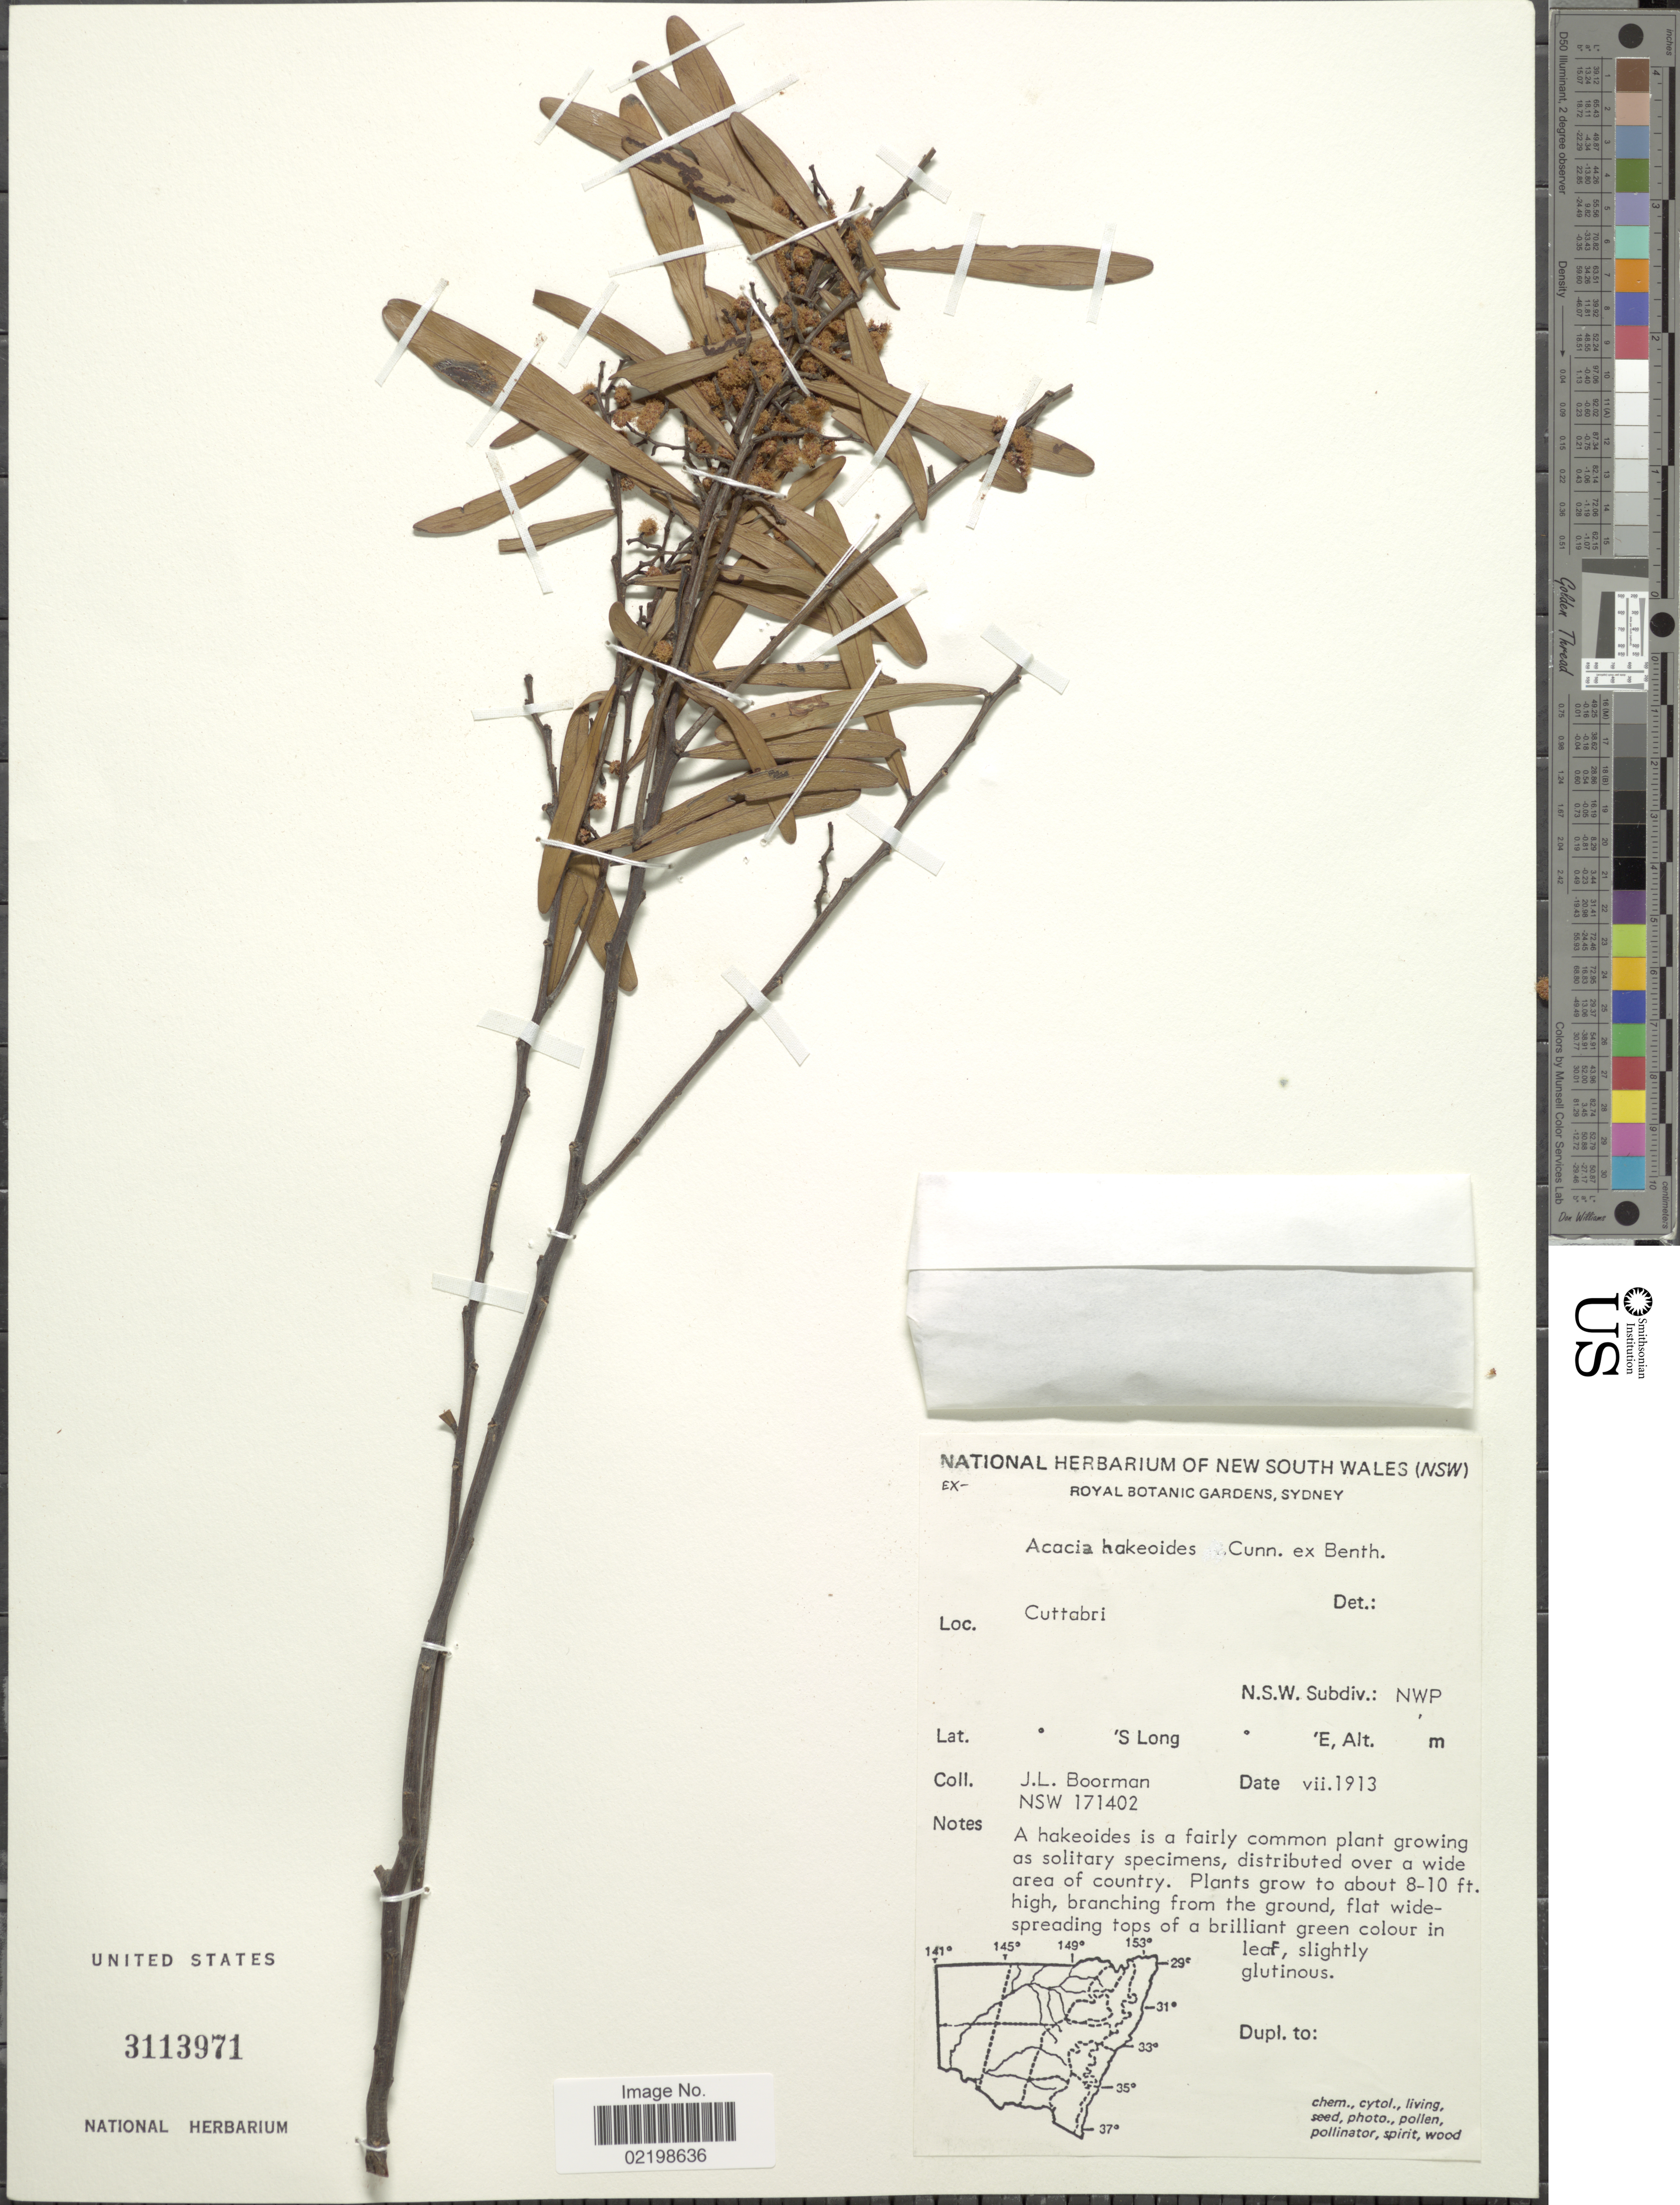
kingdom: Plantae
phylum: Tracheophyta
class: Magnoliopsida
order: Fabales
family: Fabaceae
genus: Acacia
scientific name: Acacia hakeoides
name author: Benth.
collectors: J. Boorman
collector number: NSW171402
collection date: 1913-07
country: Australia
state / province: New South Wales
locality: Cuttabri. N.S.W. Subdiv.: NWP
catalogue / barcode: US 3113971